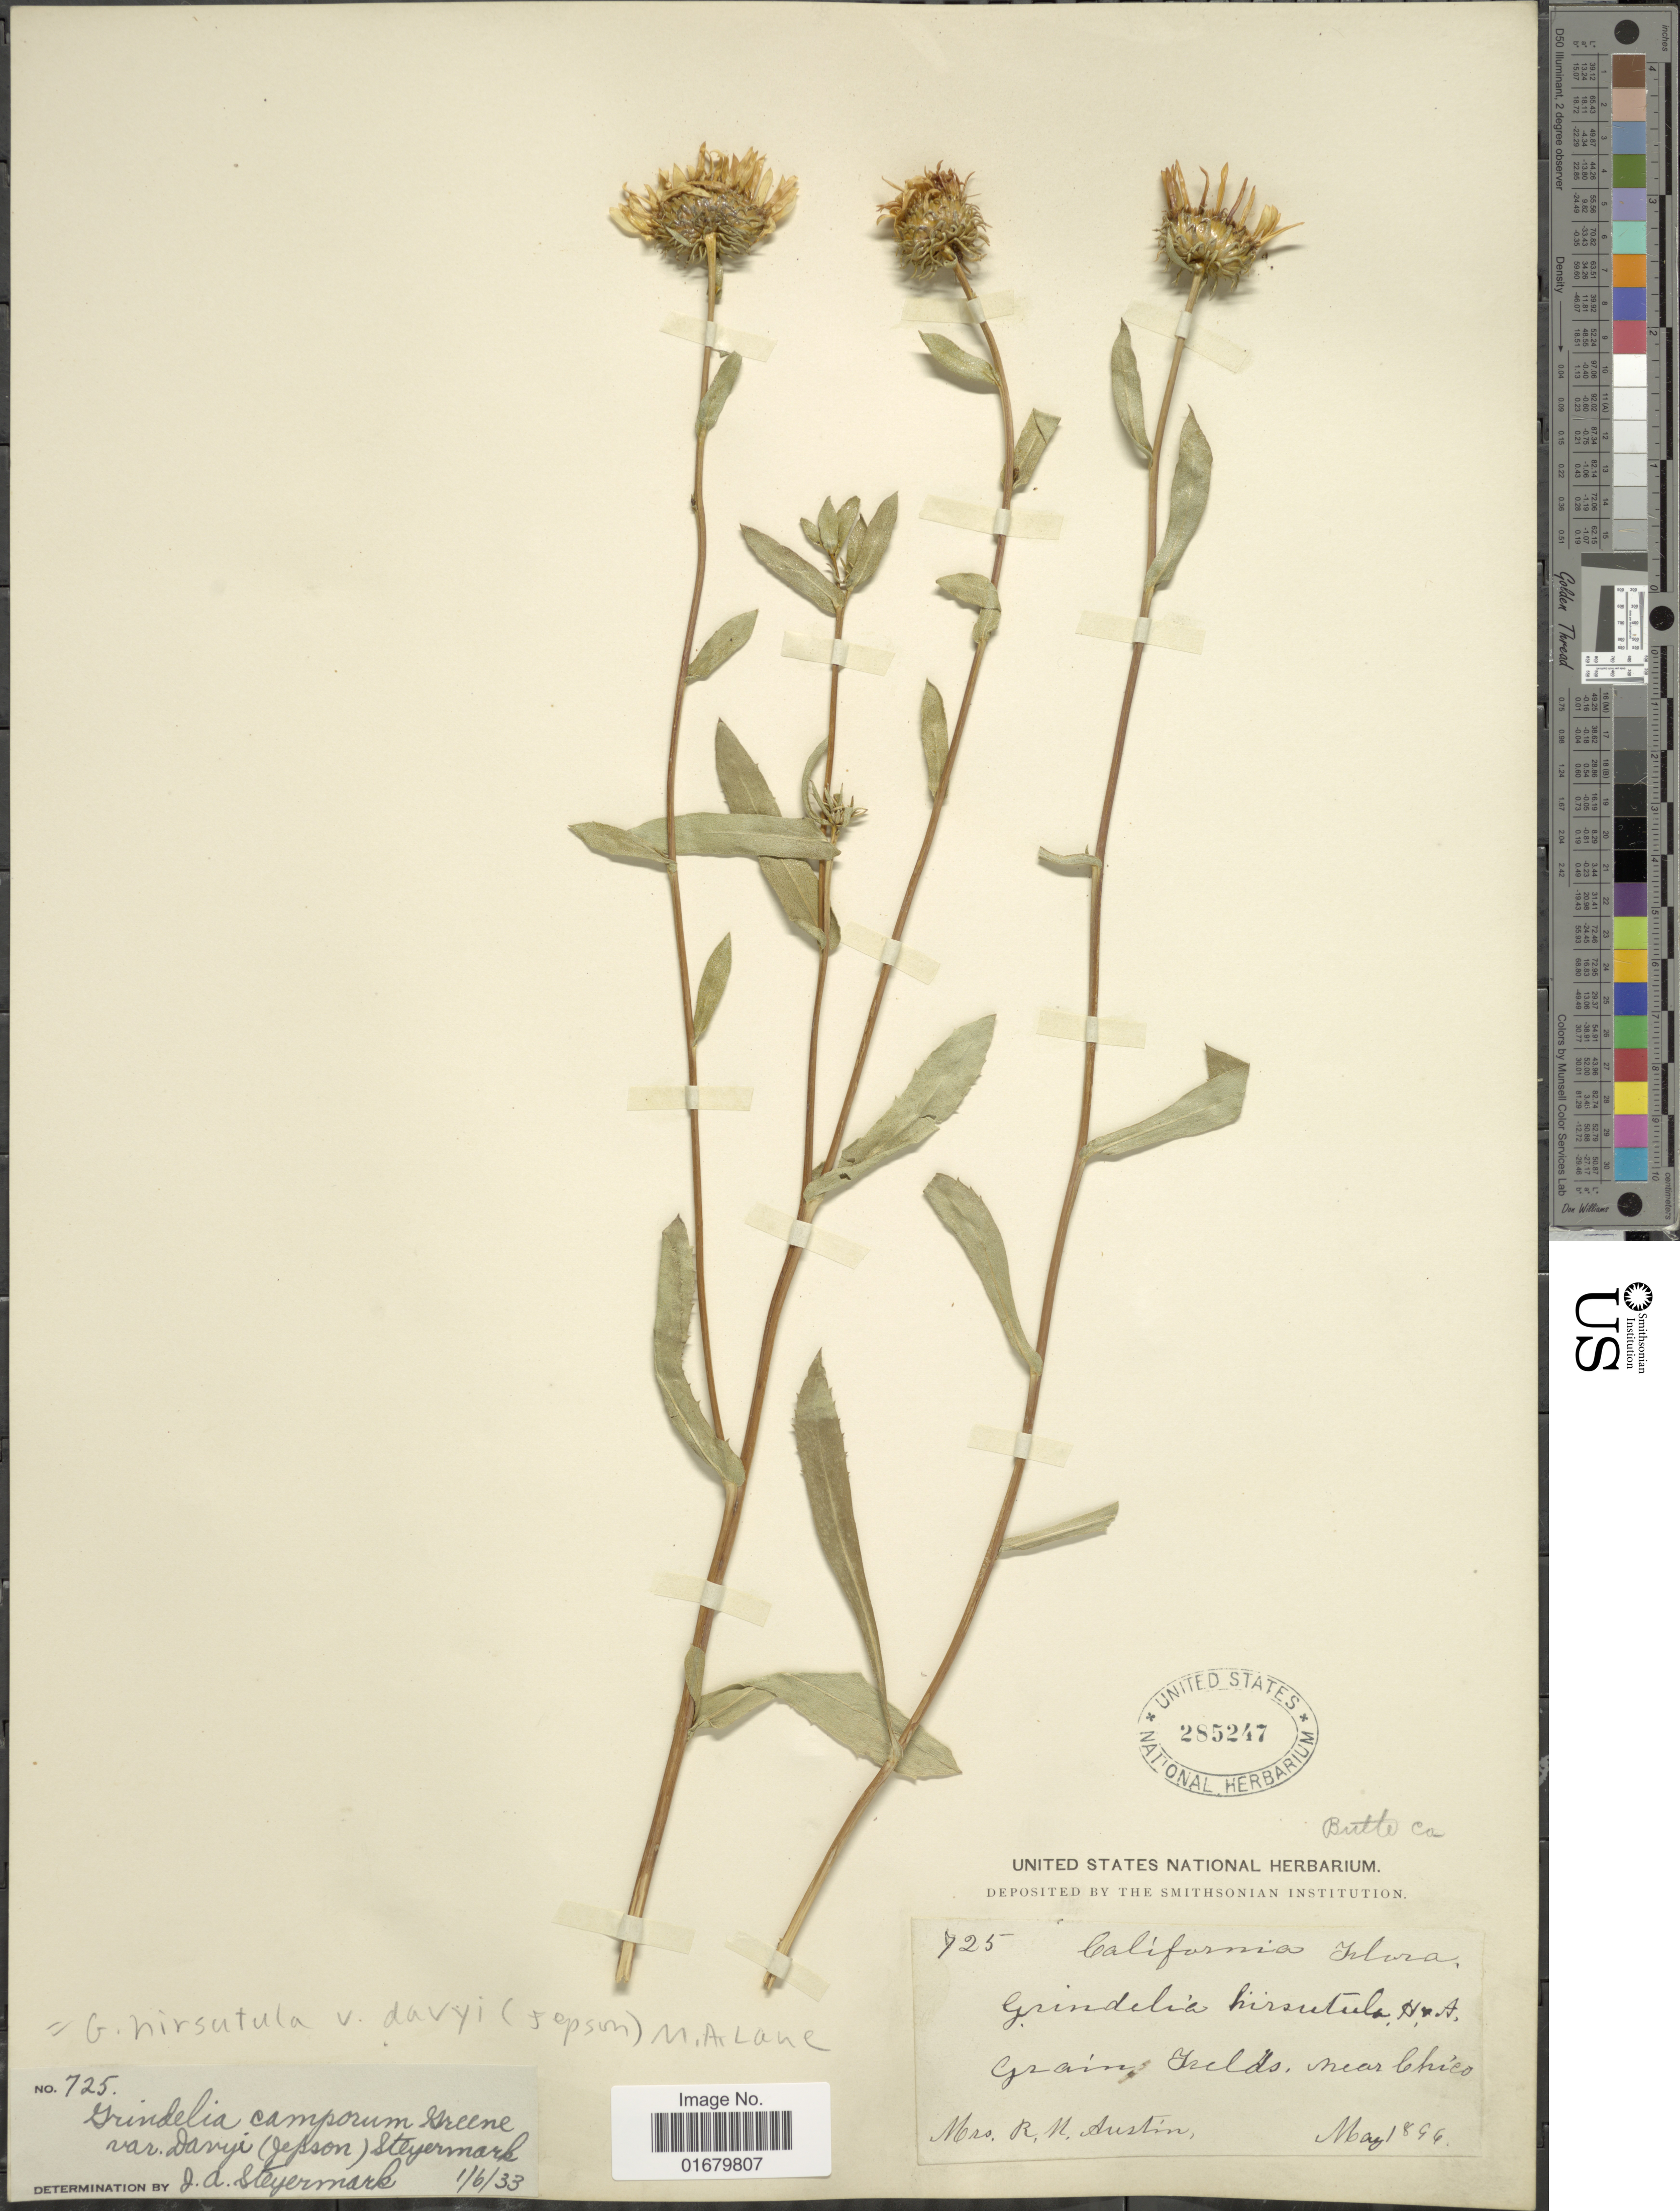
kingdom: Plantae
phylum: Tracheophyta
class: Magnoliopsida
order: Asterales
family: Asteraceae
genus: Grindelia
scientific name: Grindelia hirsutula var. davyi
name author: (Jeps.) M.A. Lane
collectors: R. Austin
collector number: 725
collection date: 1894-05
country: United States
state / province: California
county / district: Butte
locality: Grain fields, near Chico.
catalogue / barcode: US 285247